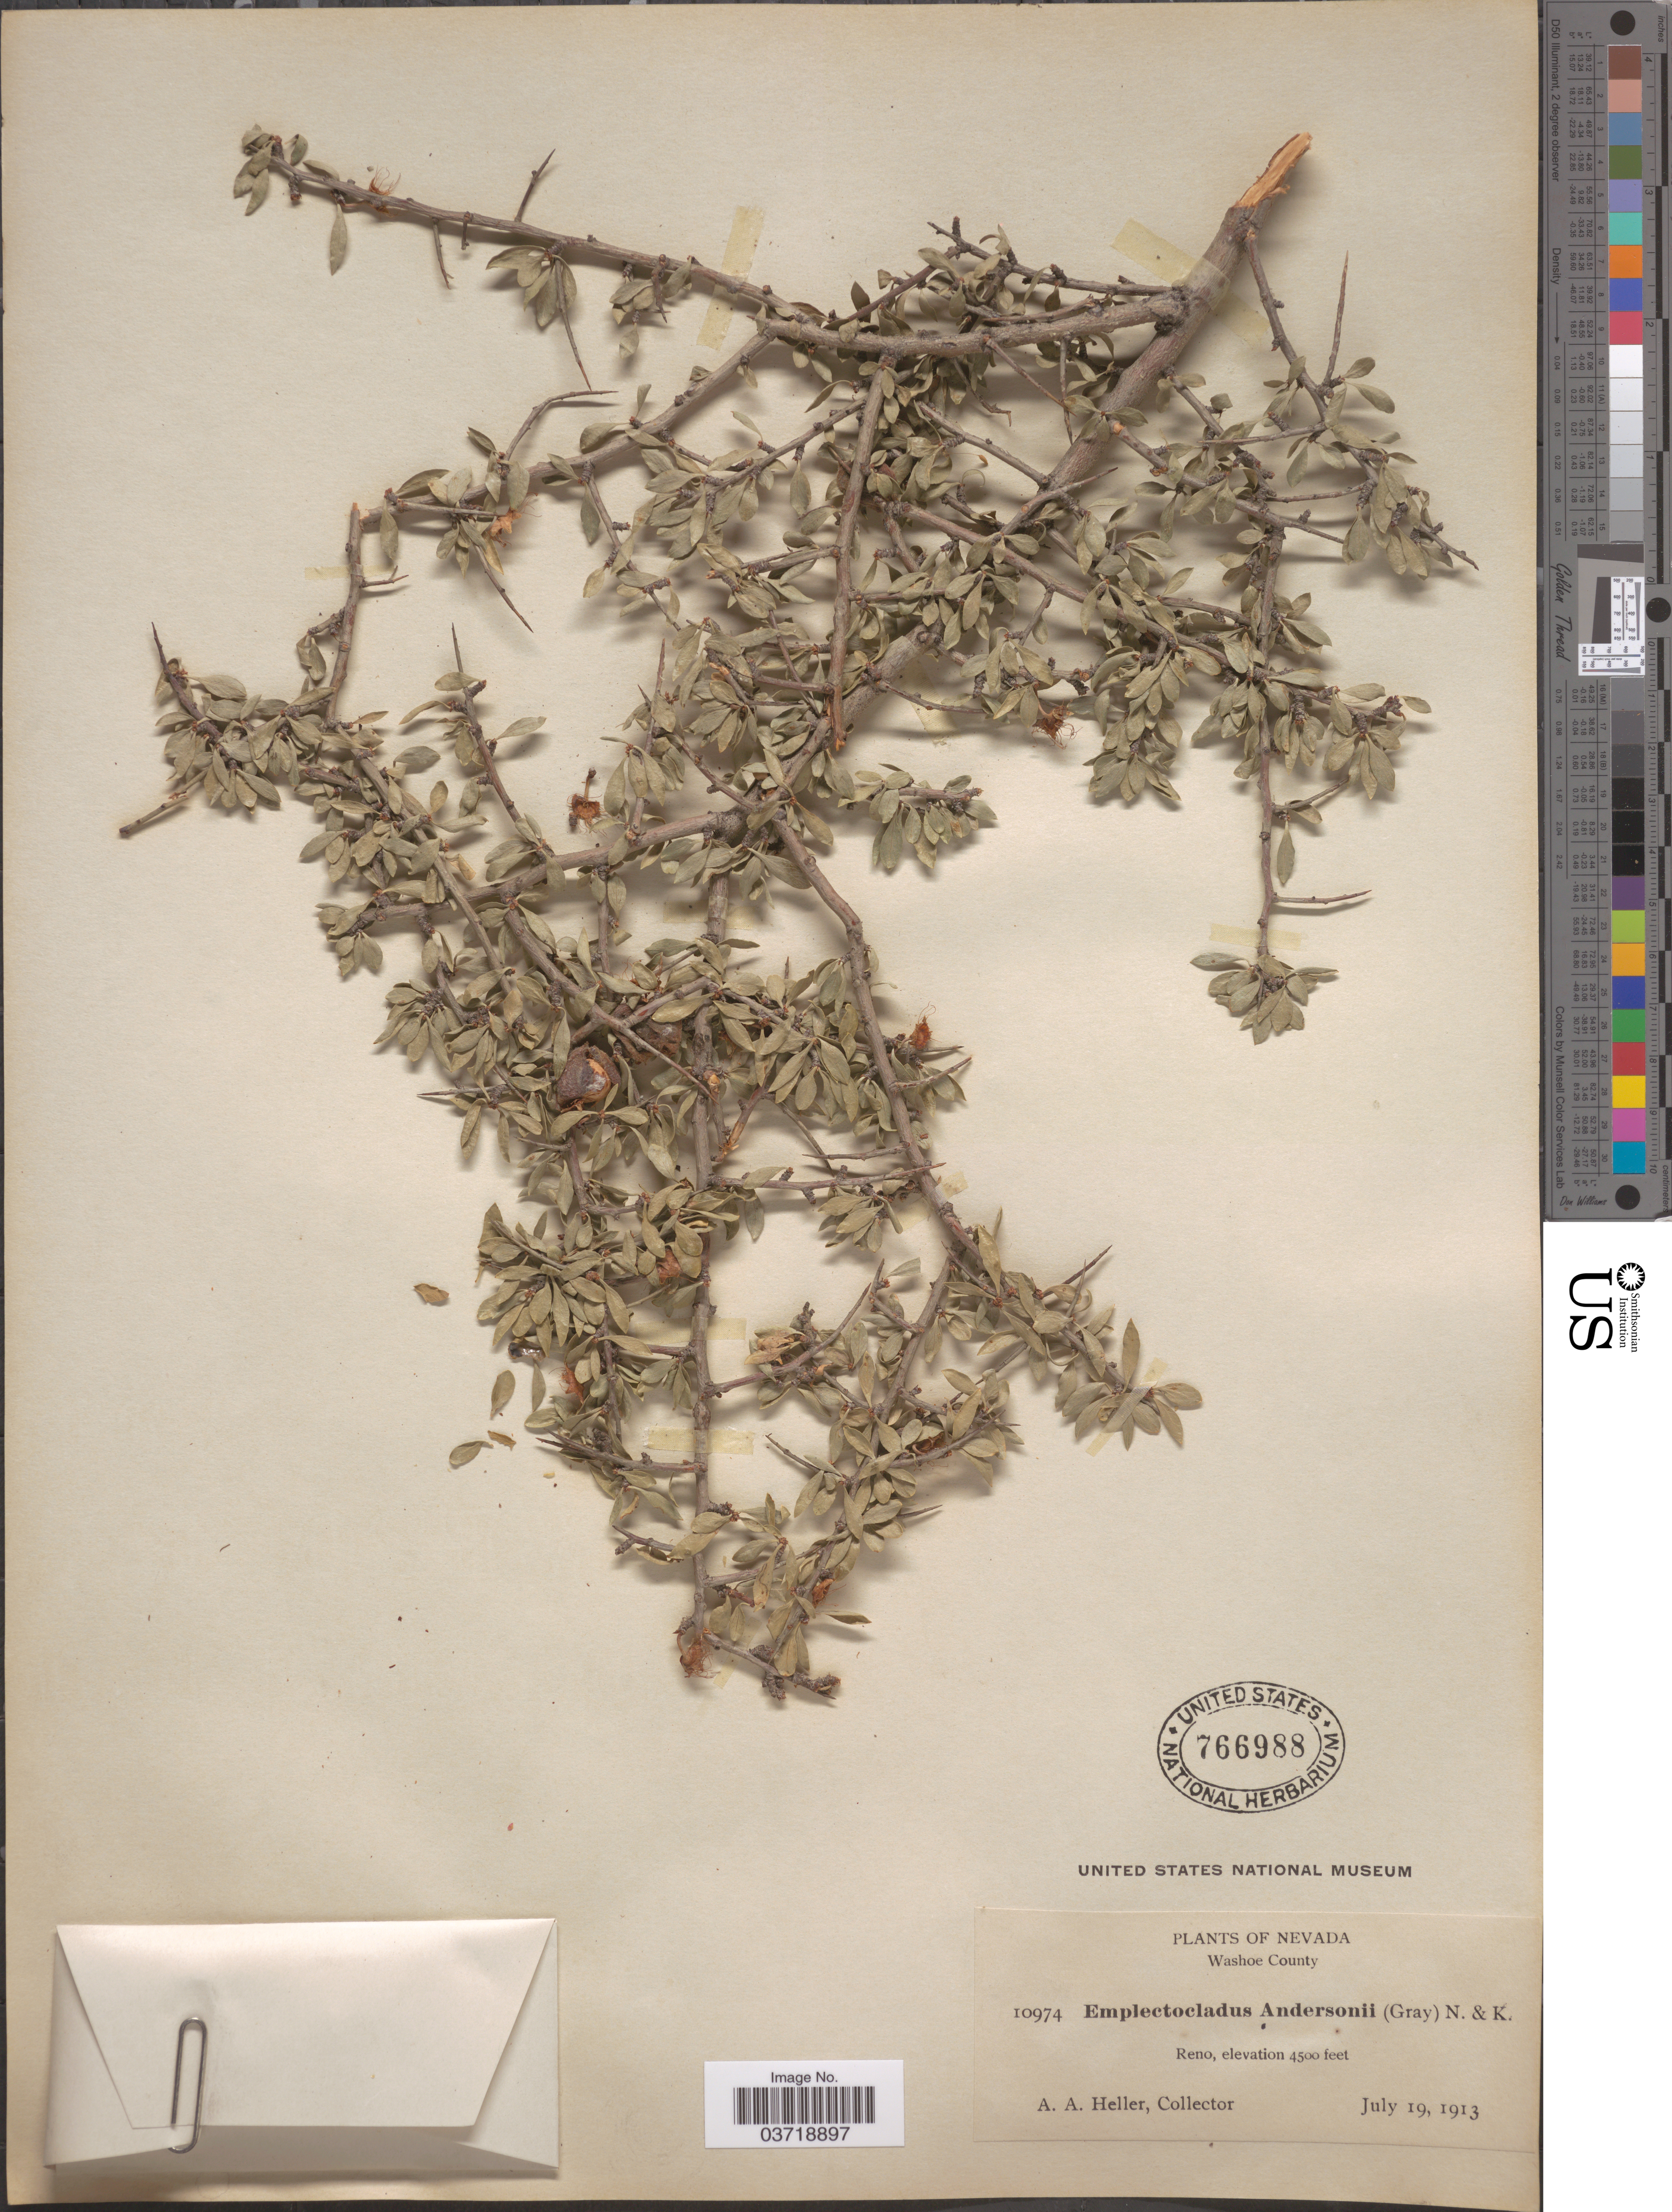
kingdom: Plantae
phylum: Tracheophyta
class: Magnoliopsida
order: Rosales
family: Rosaceae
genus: Prunus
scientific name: Prunus andersonii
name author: A. Gray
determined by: Strong, Mark T., (BOT), Smithsonian Institution - National Museum of Natural History (UNITED STATES)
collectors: A. A. Heller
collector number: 10974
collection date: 1913-07-19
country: United States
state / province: Nevada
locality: Washoe County. Reno.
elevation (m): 1372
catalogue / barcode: US 766988